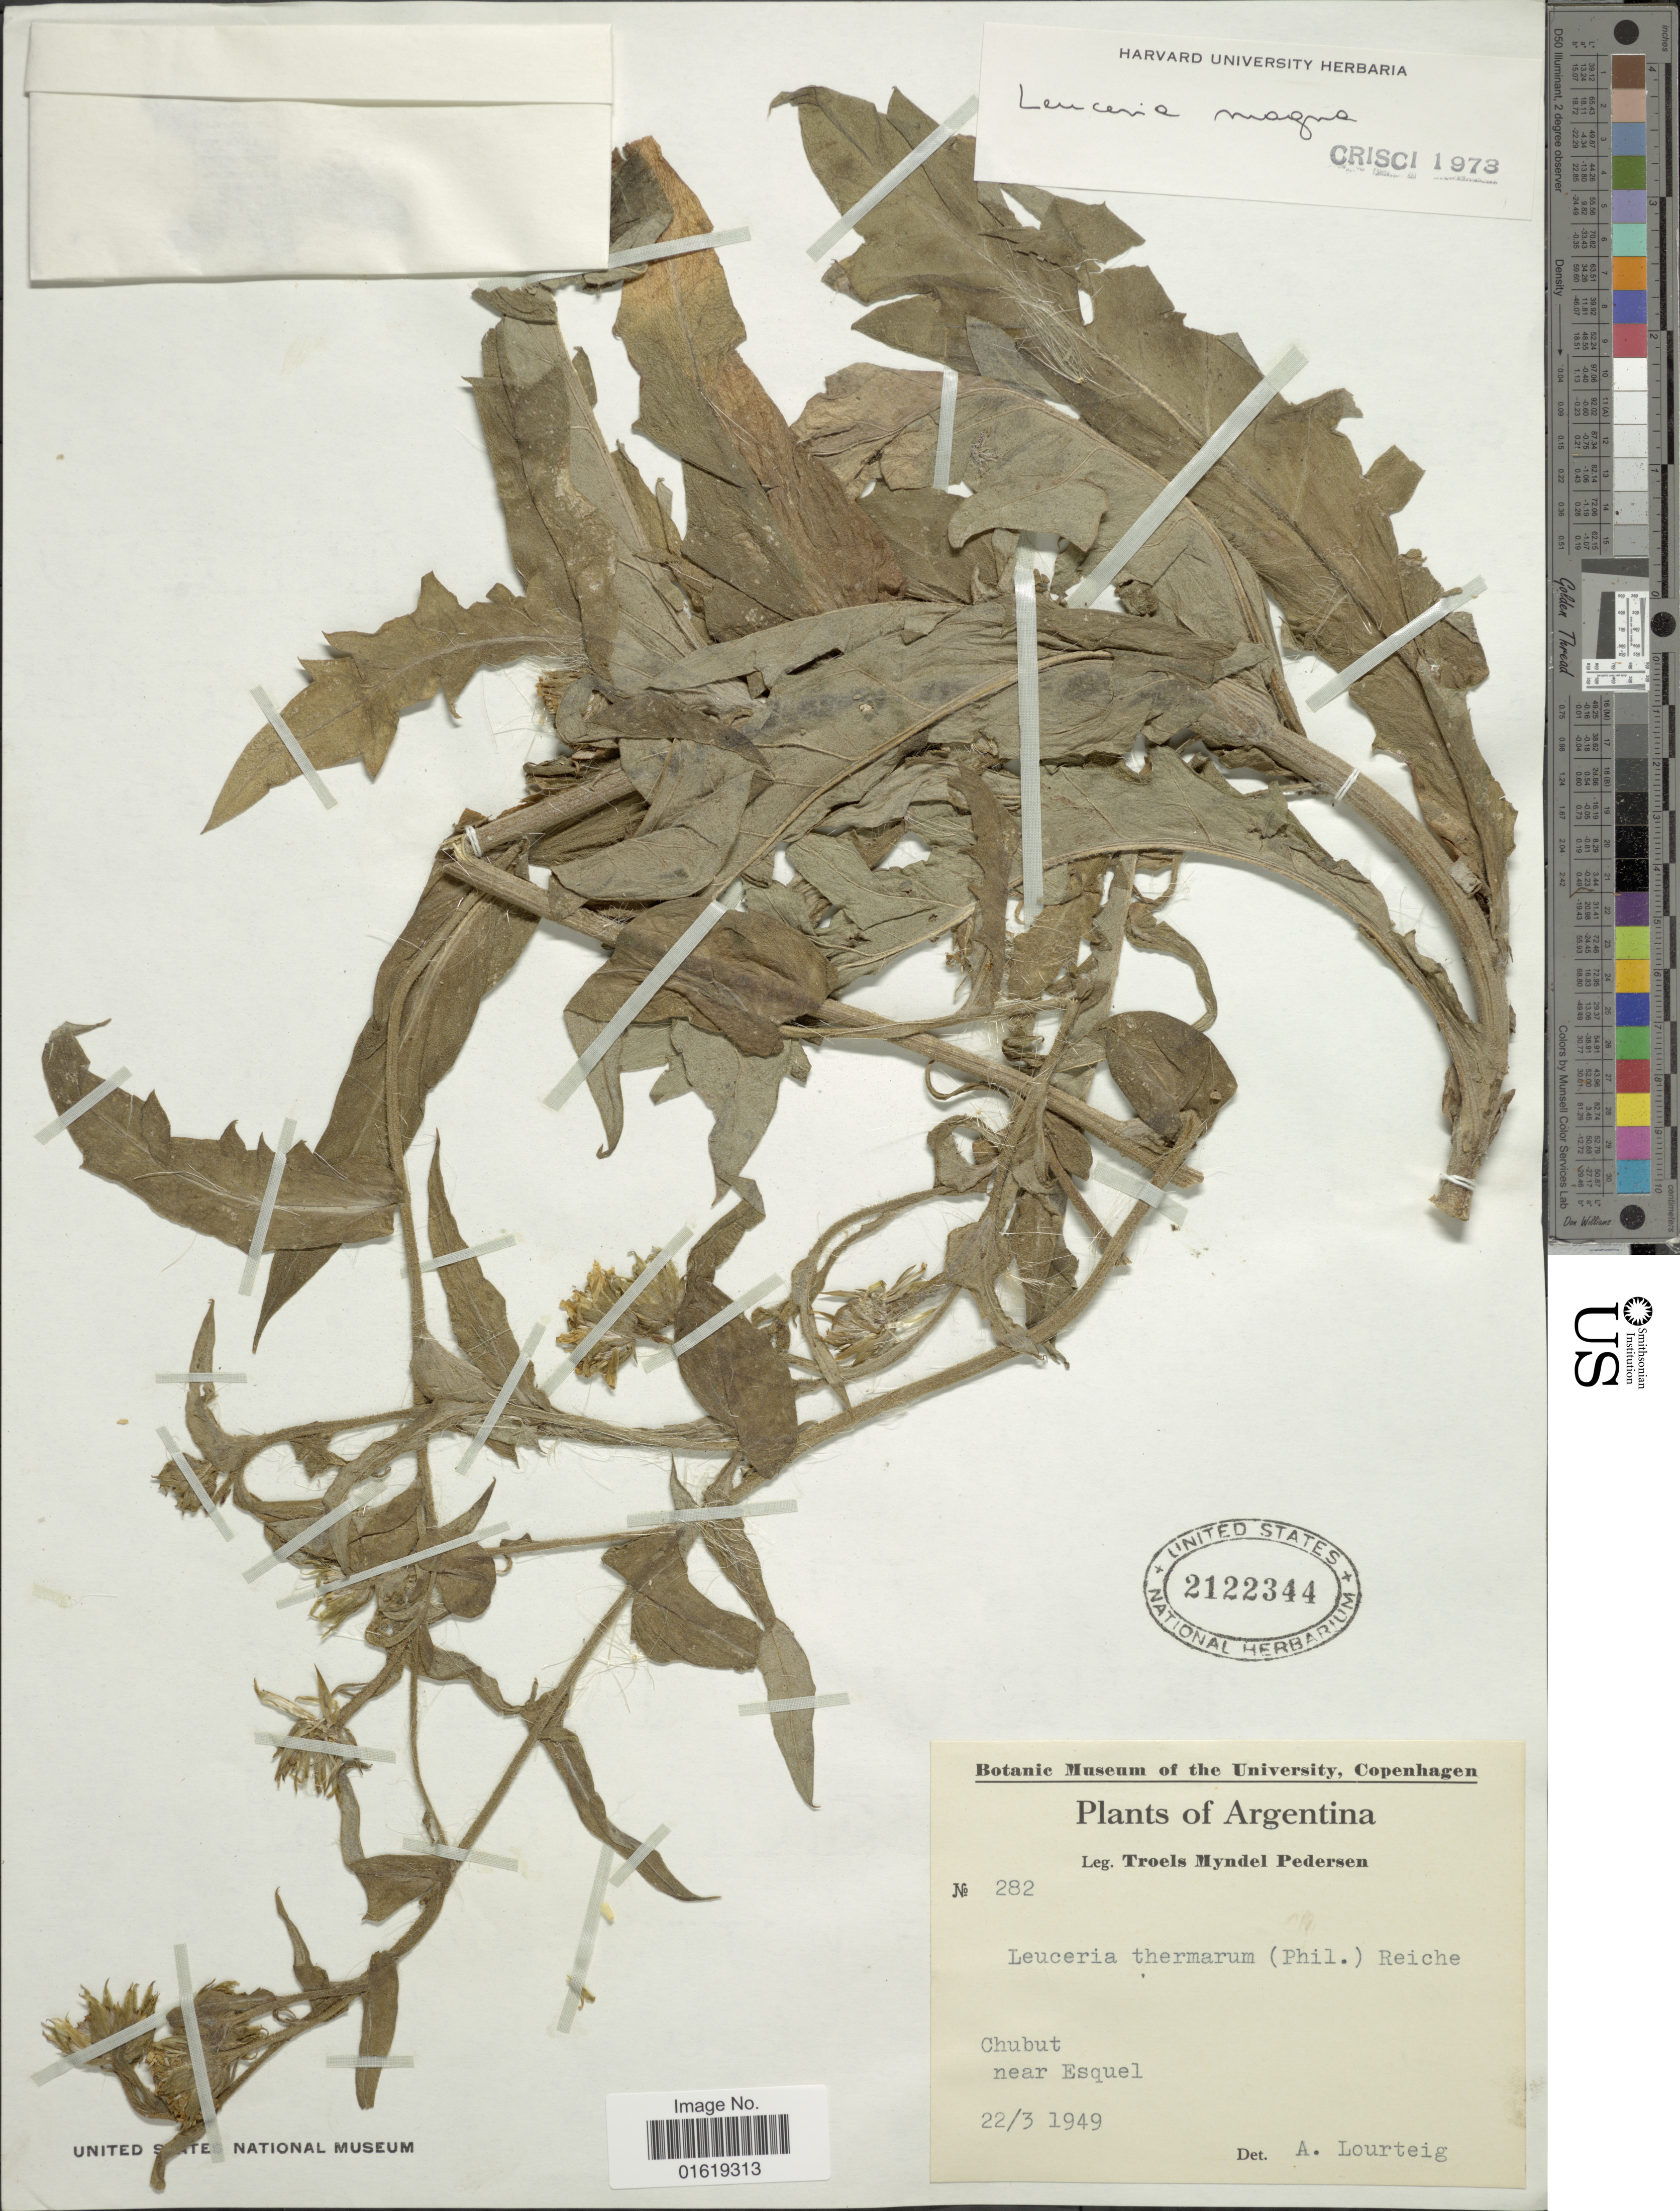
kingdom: Plantae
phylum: Tracheophyta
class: Magnoliopsida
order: Asterales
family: Asteraceae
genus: Leucheria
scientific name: Leucheria magna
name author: Phil.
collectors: T. Pederson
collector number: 282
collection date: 1949-03-22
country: Argentina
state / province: Chubut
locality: Chubut near Esquel.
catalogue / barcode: US 2122344